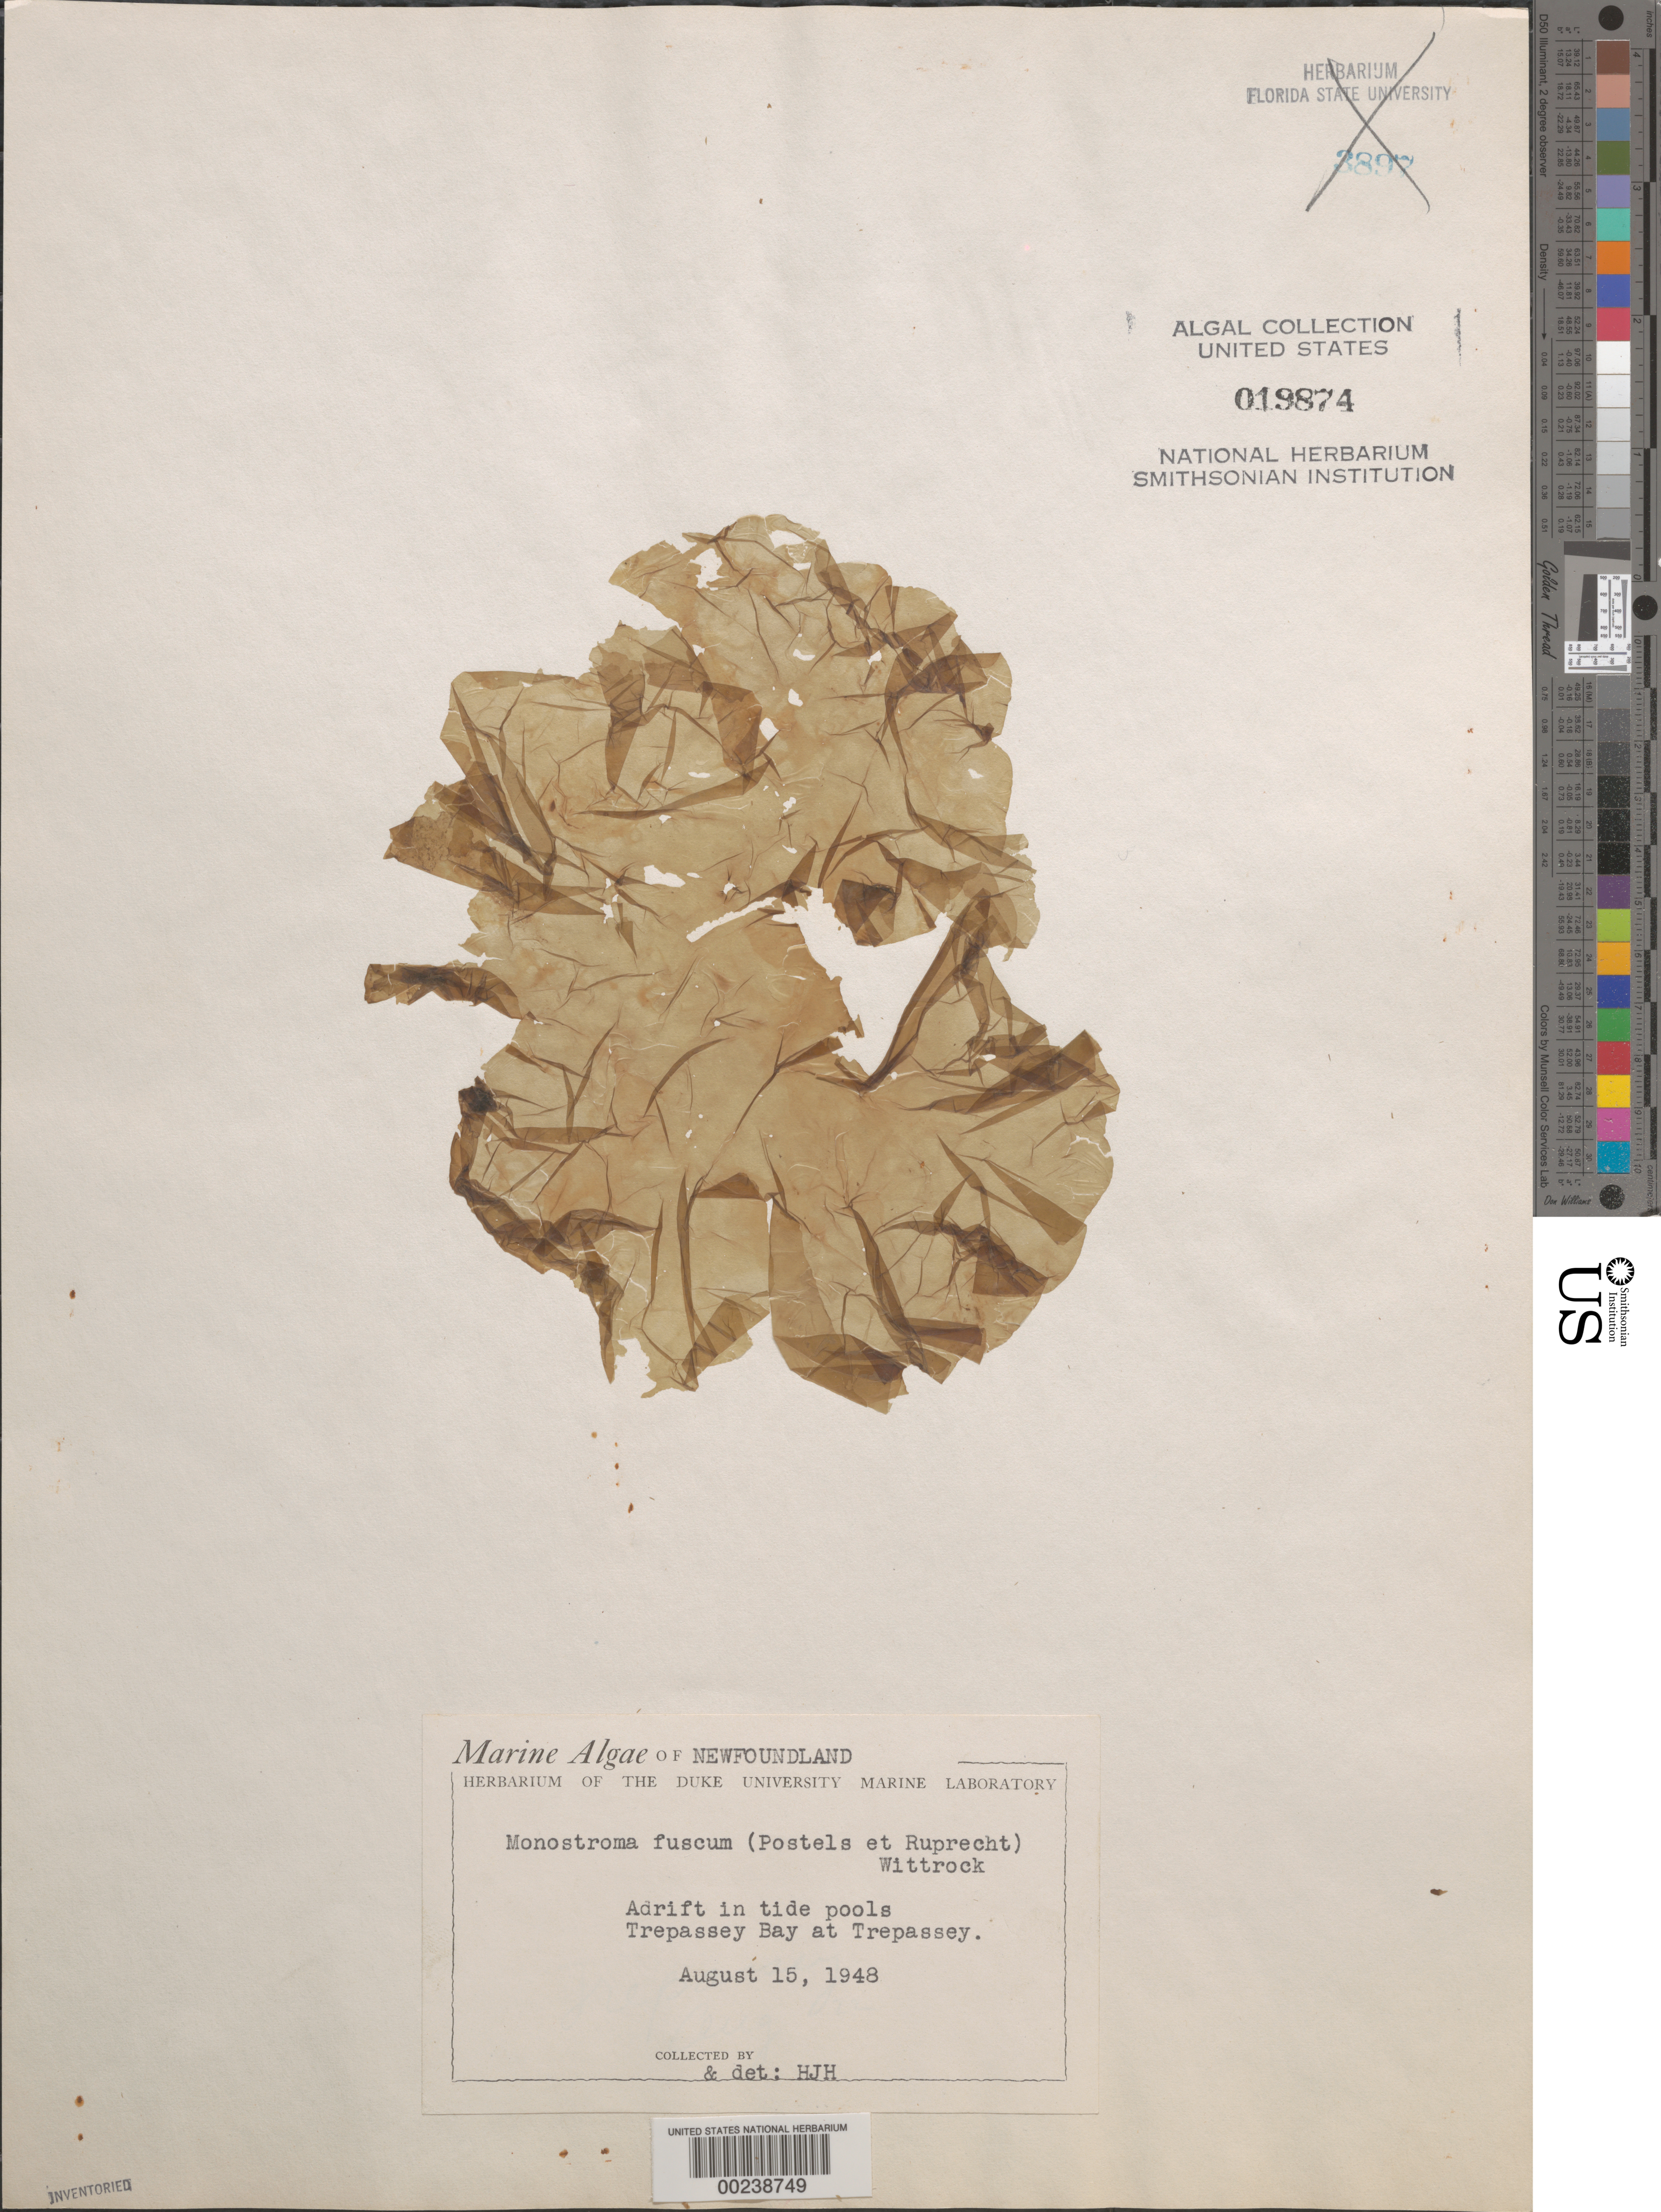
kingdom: Plantae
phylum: Chlorophyta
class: Ulvophyceae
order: Ulvales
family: Ulvaceae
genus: Ulvaria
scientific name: Ulvaria splendens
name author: (Rupr.) K.L.Vinogr.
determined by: Algae name updating Project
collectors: H. J. Humm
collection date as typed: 15 Aug 1948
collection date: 1948-08-15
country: Canada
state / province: Newfoundland and Labrador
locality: Trepassey Bay, Trepassey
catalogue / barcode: US 19874